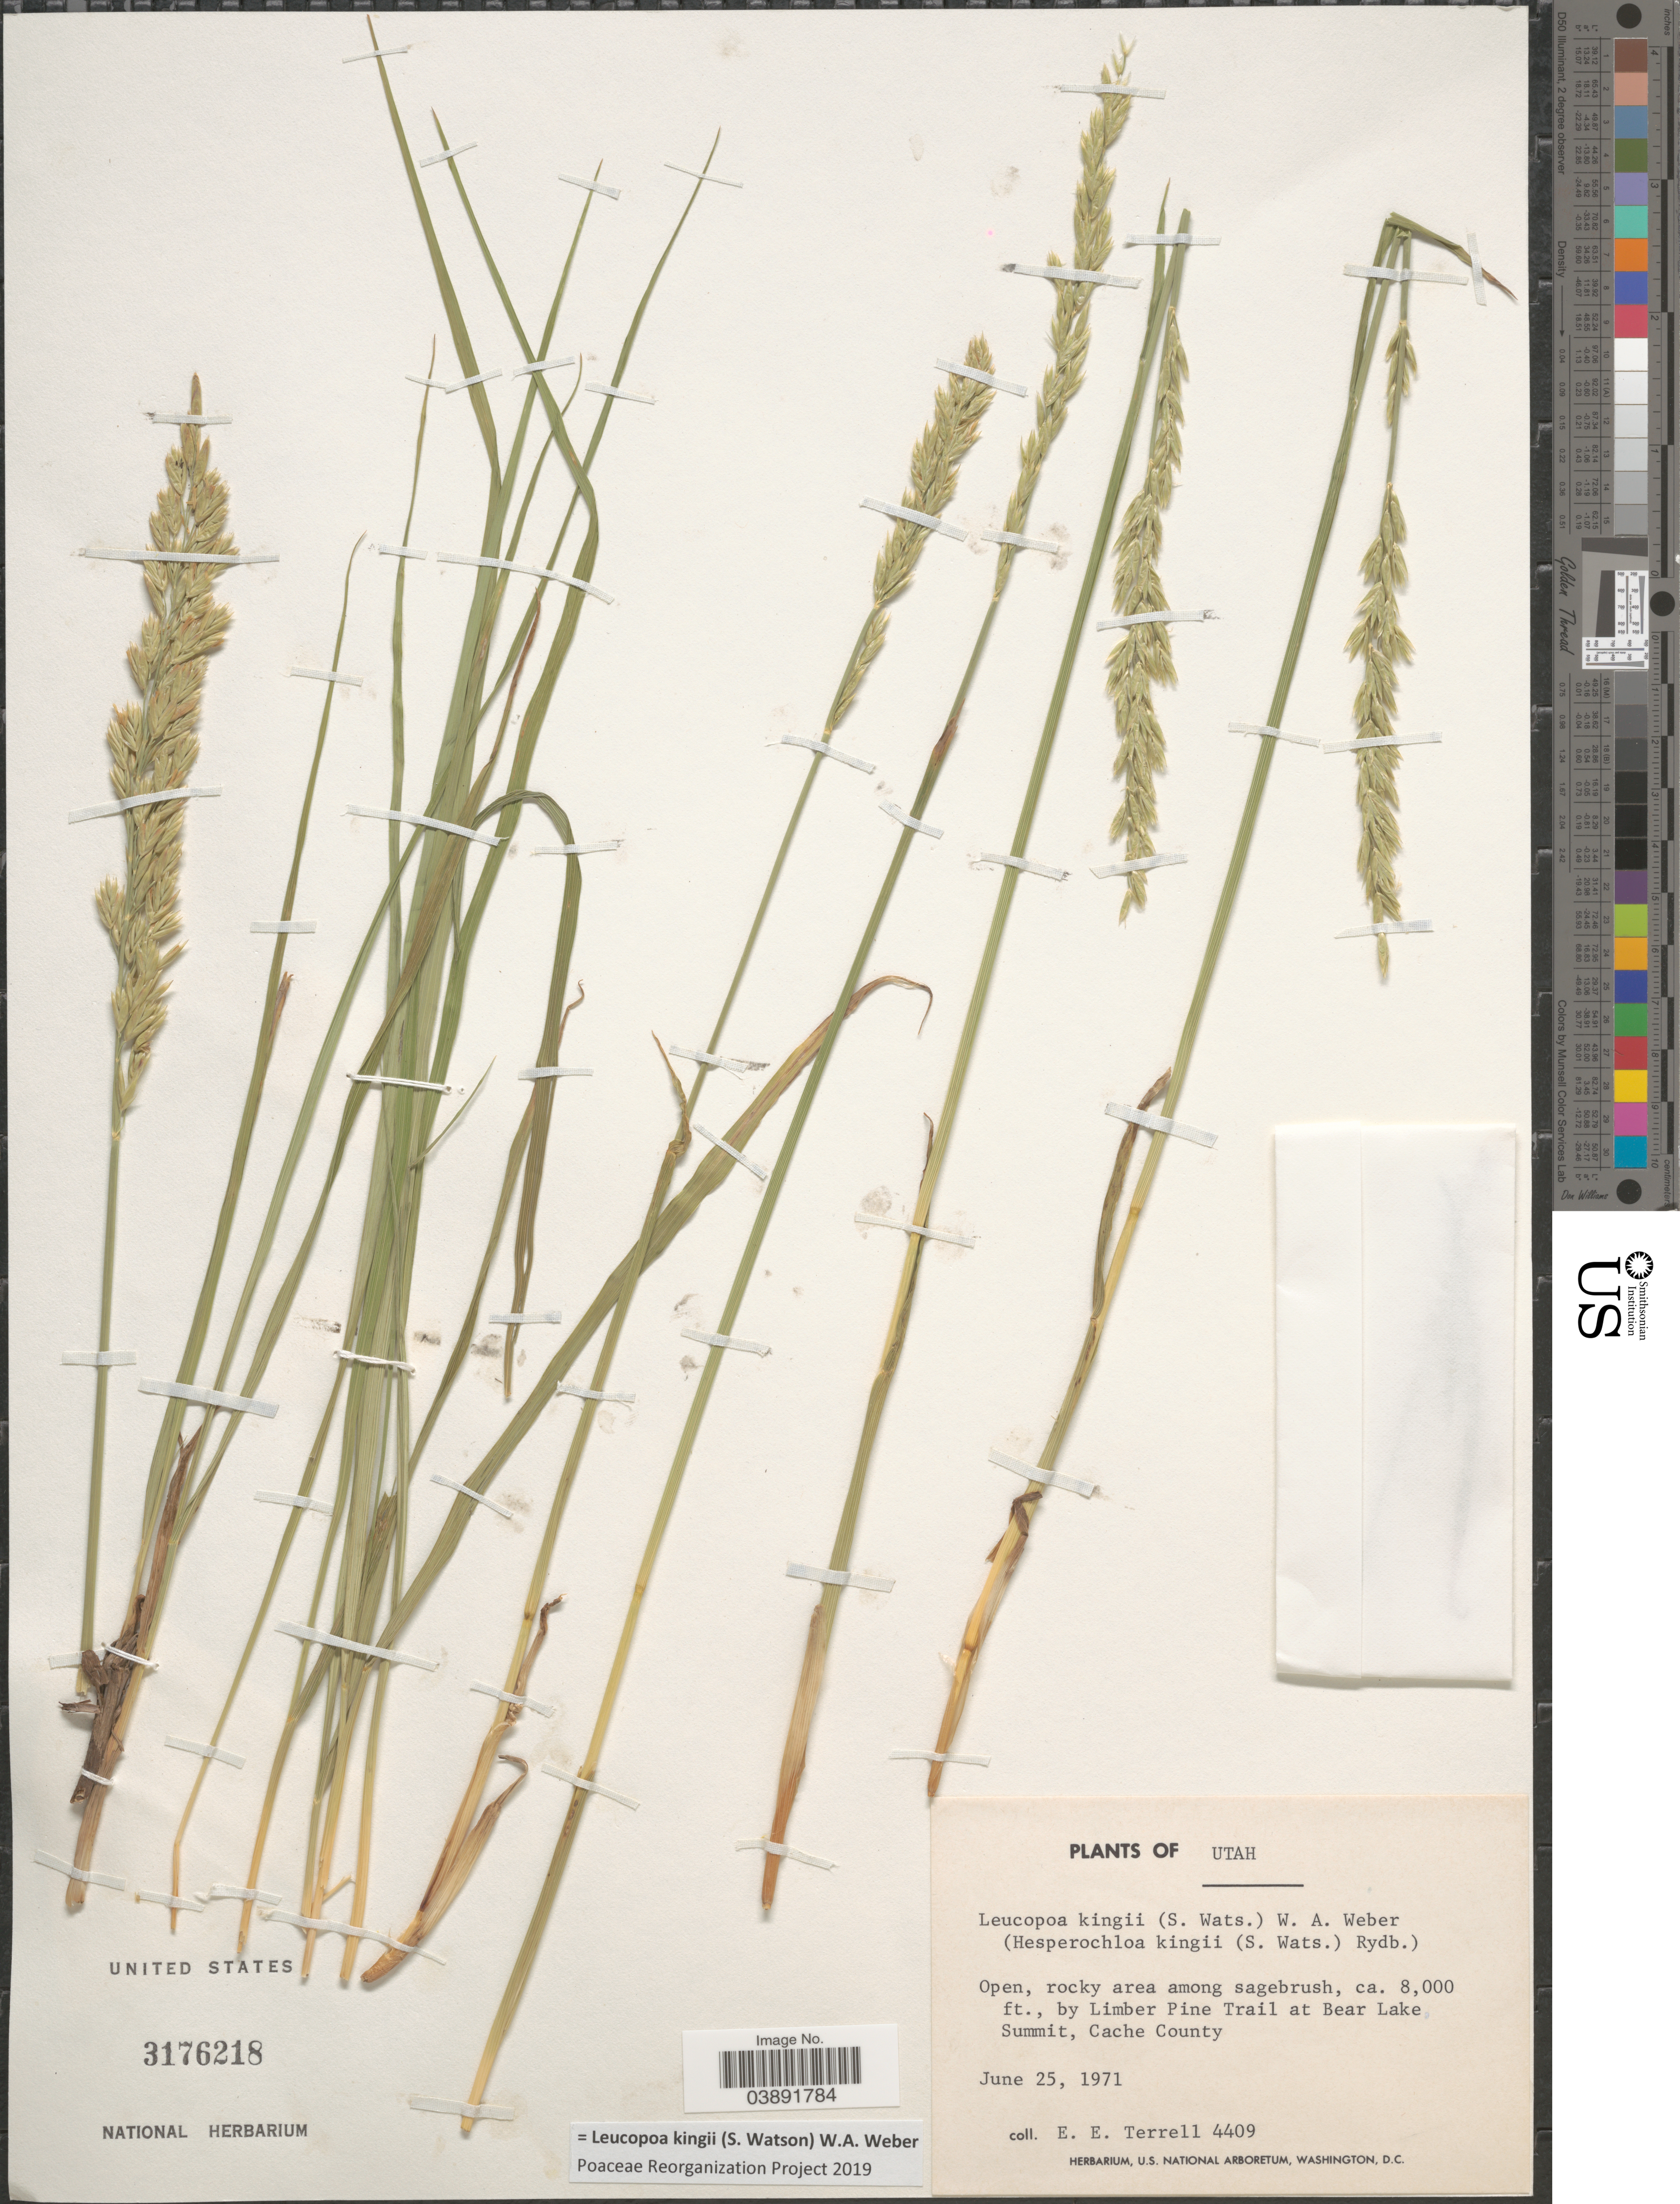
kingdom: Plantae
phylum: Tracheophyta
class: Liliopsida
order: Poales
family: Poaceae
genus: Hesperochloa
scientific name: Hesperochloa kingii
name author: (S. Watson) Rydb.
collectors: E. E. Terrell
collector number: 4409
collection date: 1971-06-25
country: United States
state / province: Utah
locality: By Limber Pine Trail at Bear Lake Summit, Cache County.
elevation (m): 2438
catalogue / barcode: US 3176218